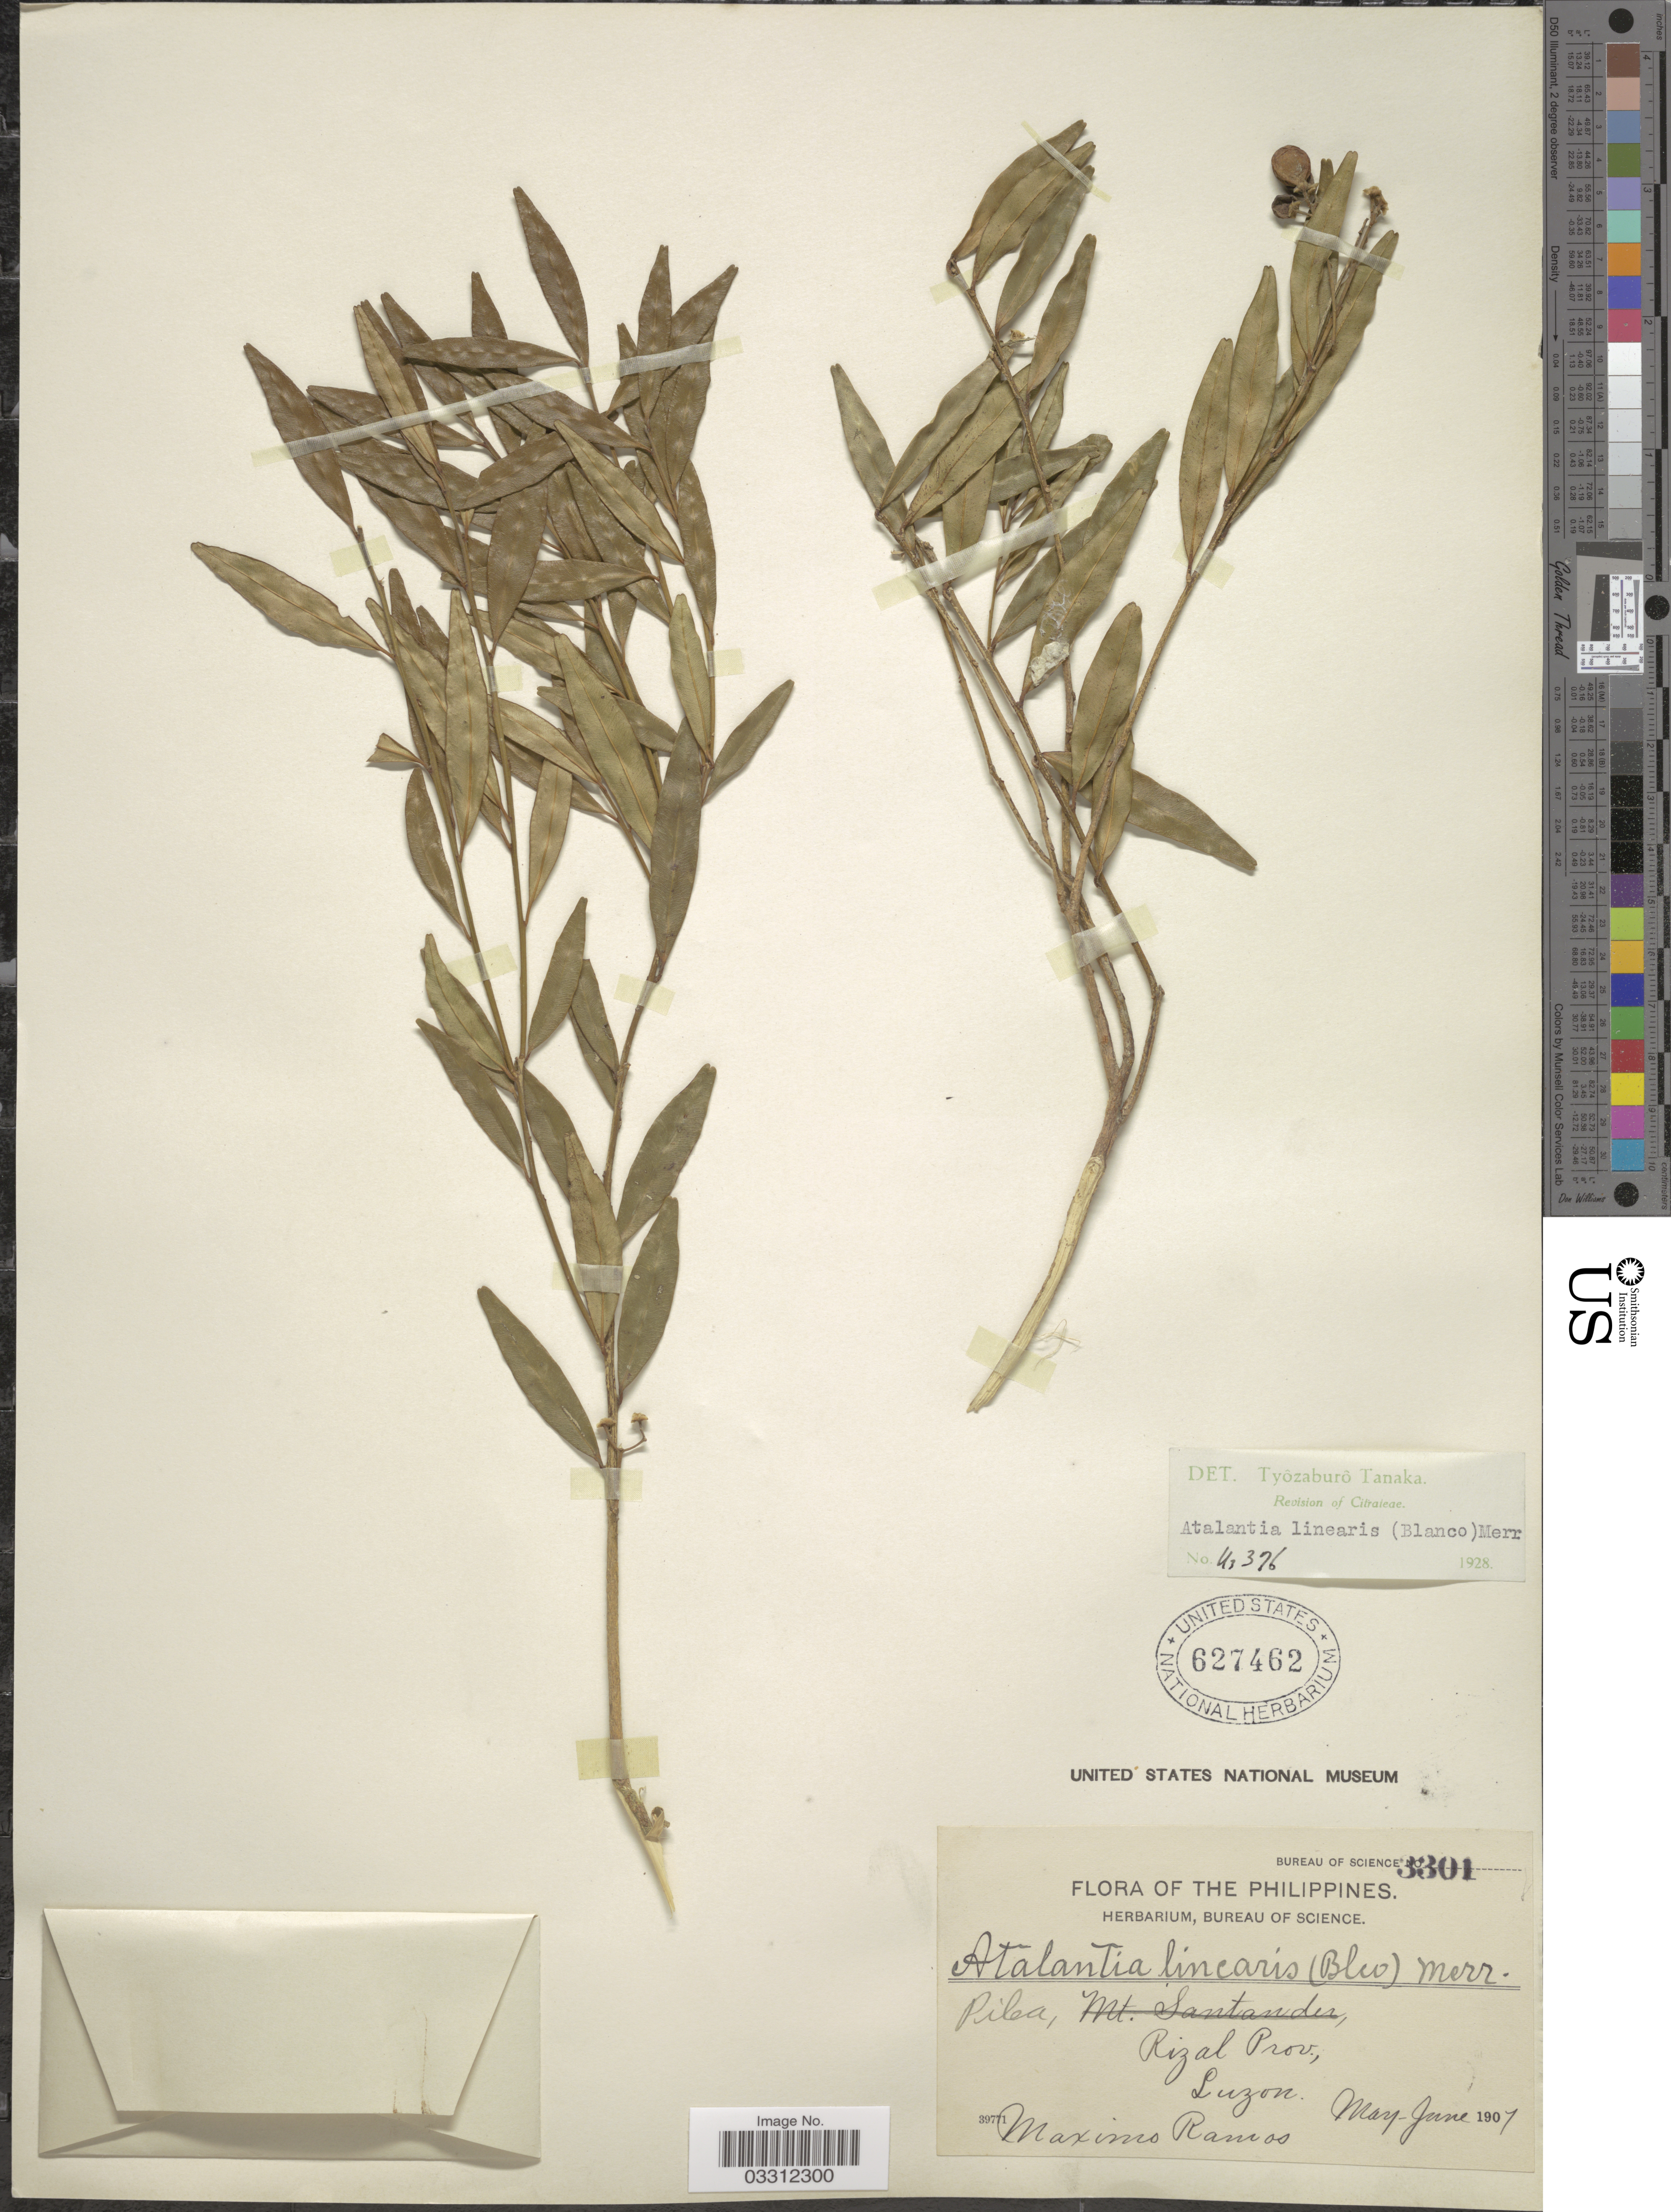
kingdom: Plantae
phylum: Tracheophyta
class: Magnoliopsida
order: Sapindales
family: Rutaceae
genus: Atalantia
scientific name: Atalantia linearis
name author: (Blanco) Merr.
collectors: M. Ramos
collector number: Bureau of Science 3301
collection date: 1907-05/1907-06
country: Philippines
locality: Pilea, Rizal Prov., Luzon.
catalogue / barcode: US 627462